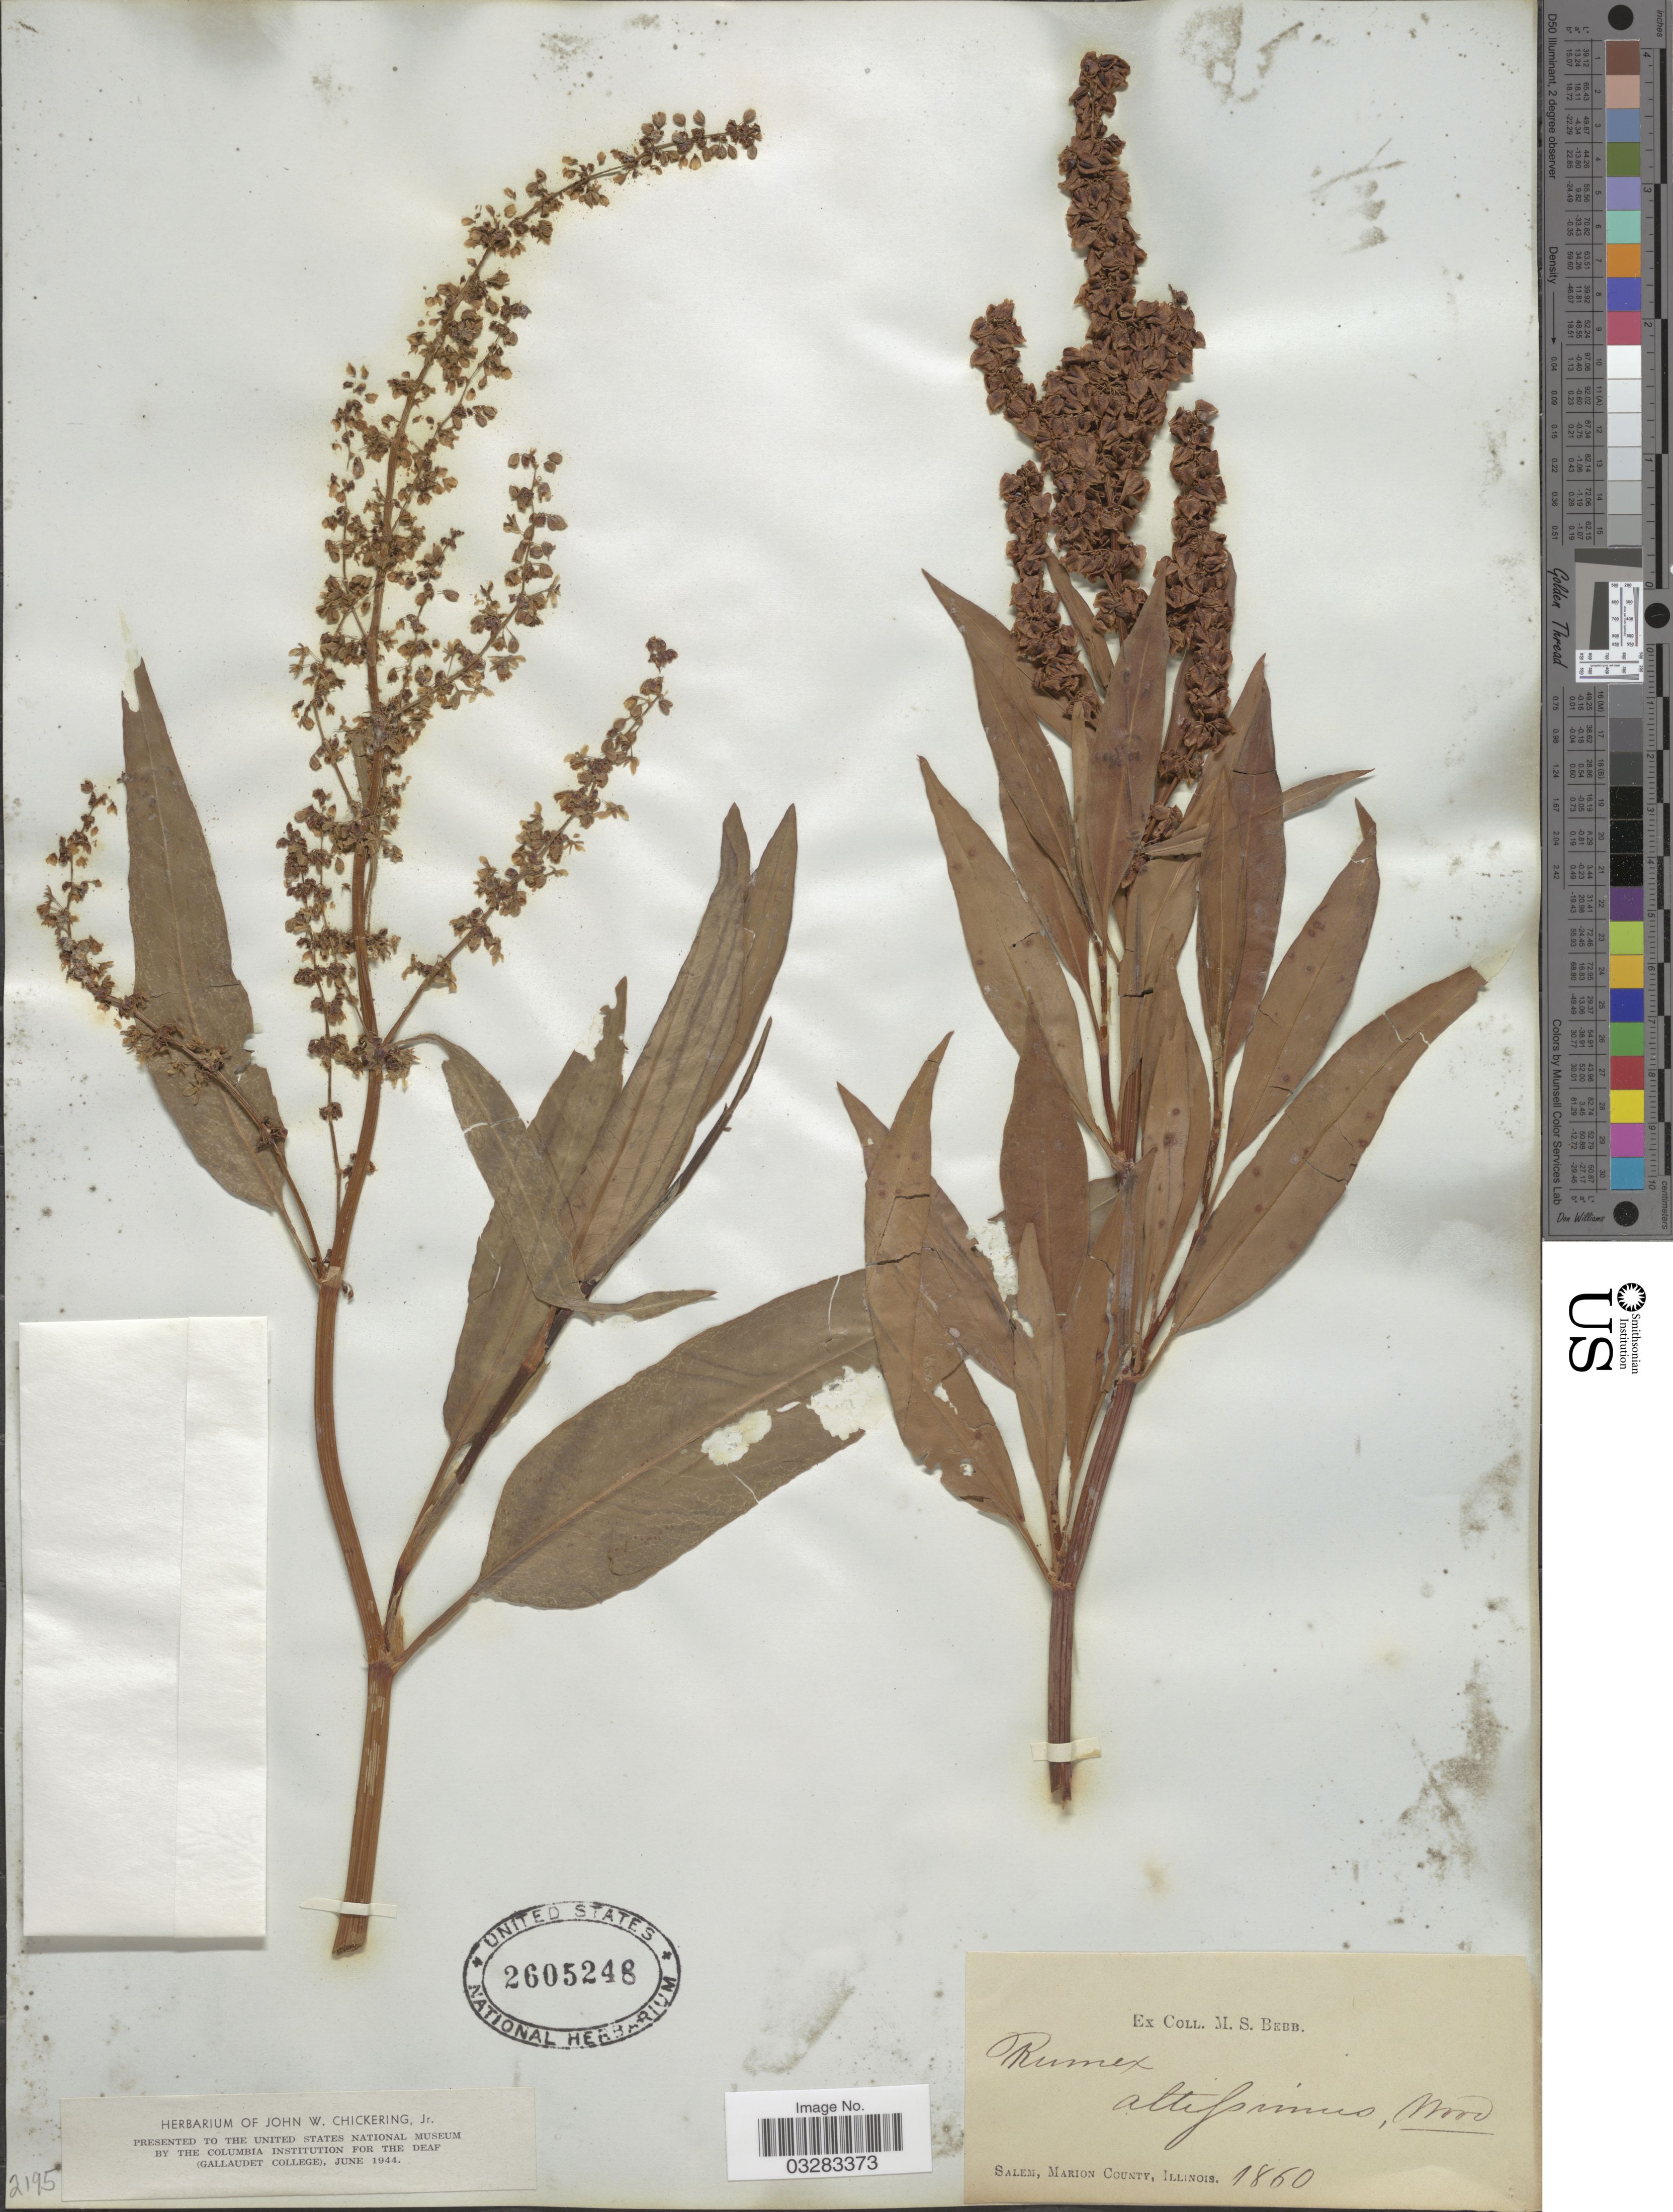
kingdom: Plantae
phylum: Tracheophyta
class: Magnoliopsida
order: Caryophyllales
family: Polygonaceae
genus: Rumex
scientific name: Rumex altissimus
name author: Alph. Wood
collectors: ex Herb. M. S. Bebb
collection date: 1860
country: United States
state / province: Illinois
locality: Salem, Marion County.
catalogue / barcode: US 2605248